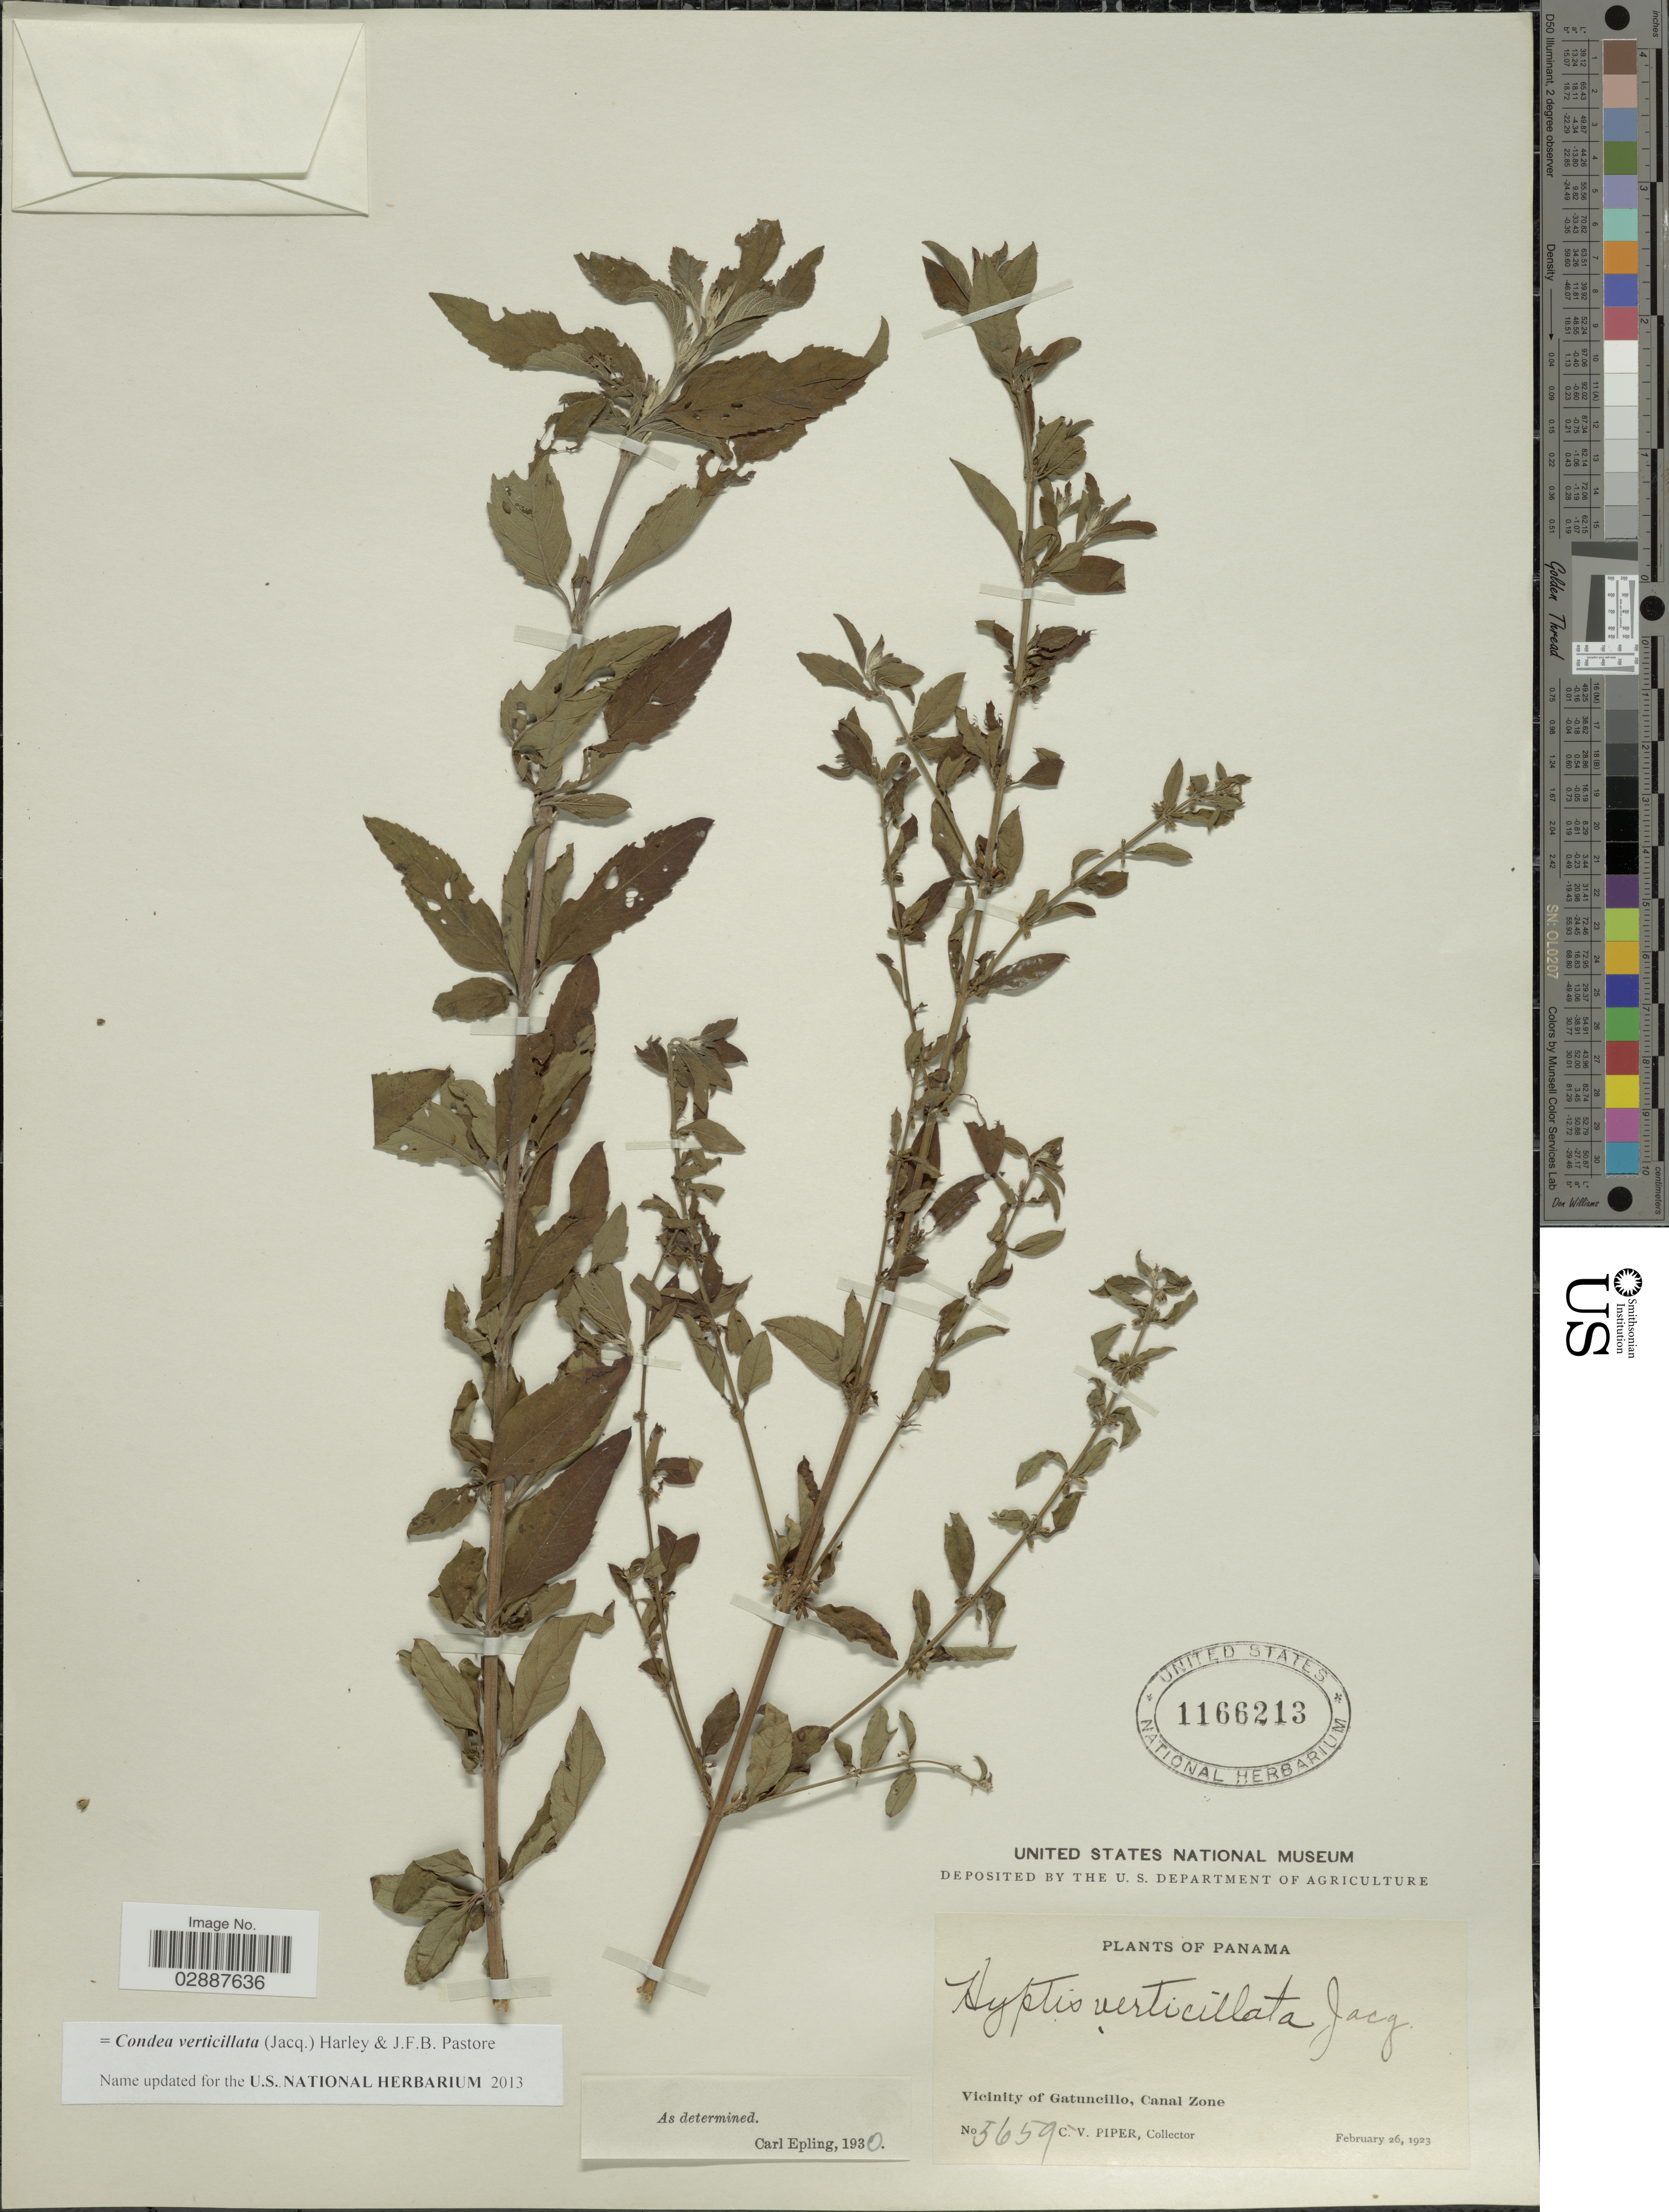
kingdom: Plantae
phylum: Tracheophyta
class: Magnoliopsida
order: Lamiales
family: Lamiaceae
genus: Condea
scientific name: Condea verticillata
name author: (Jacq.) Harley & J.F.B. Pastore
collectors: C. V. Piper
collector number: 5659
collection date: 1923-02-26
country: Panama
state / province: Colón / Panamá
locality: Vicinity of Gatuncillo, Canal Zone.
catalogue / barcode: US 1166213